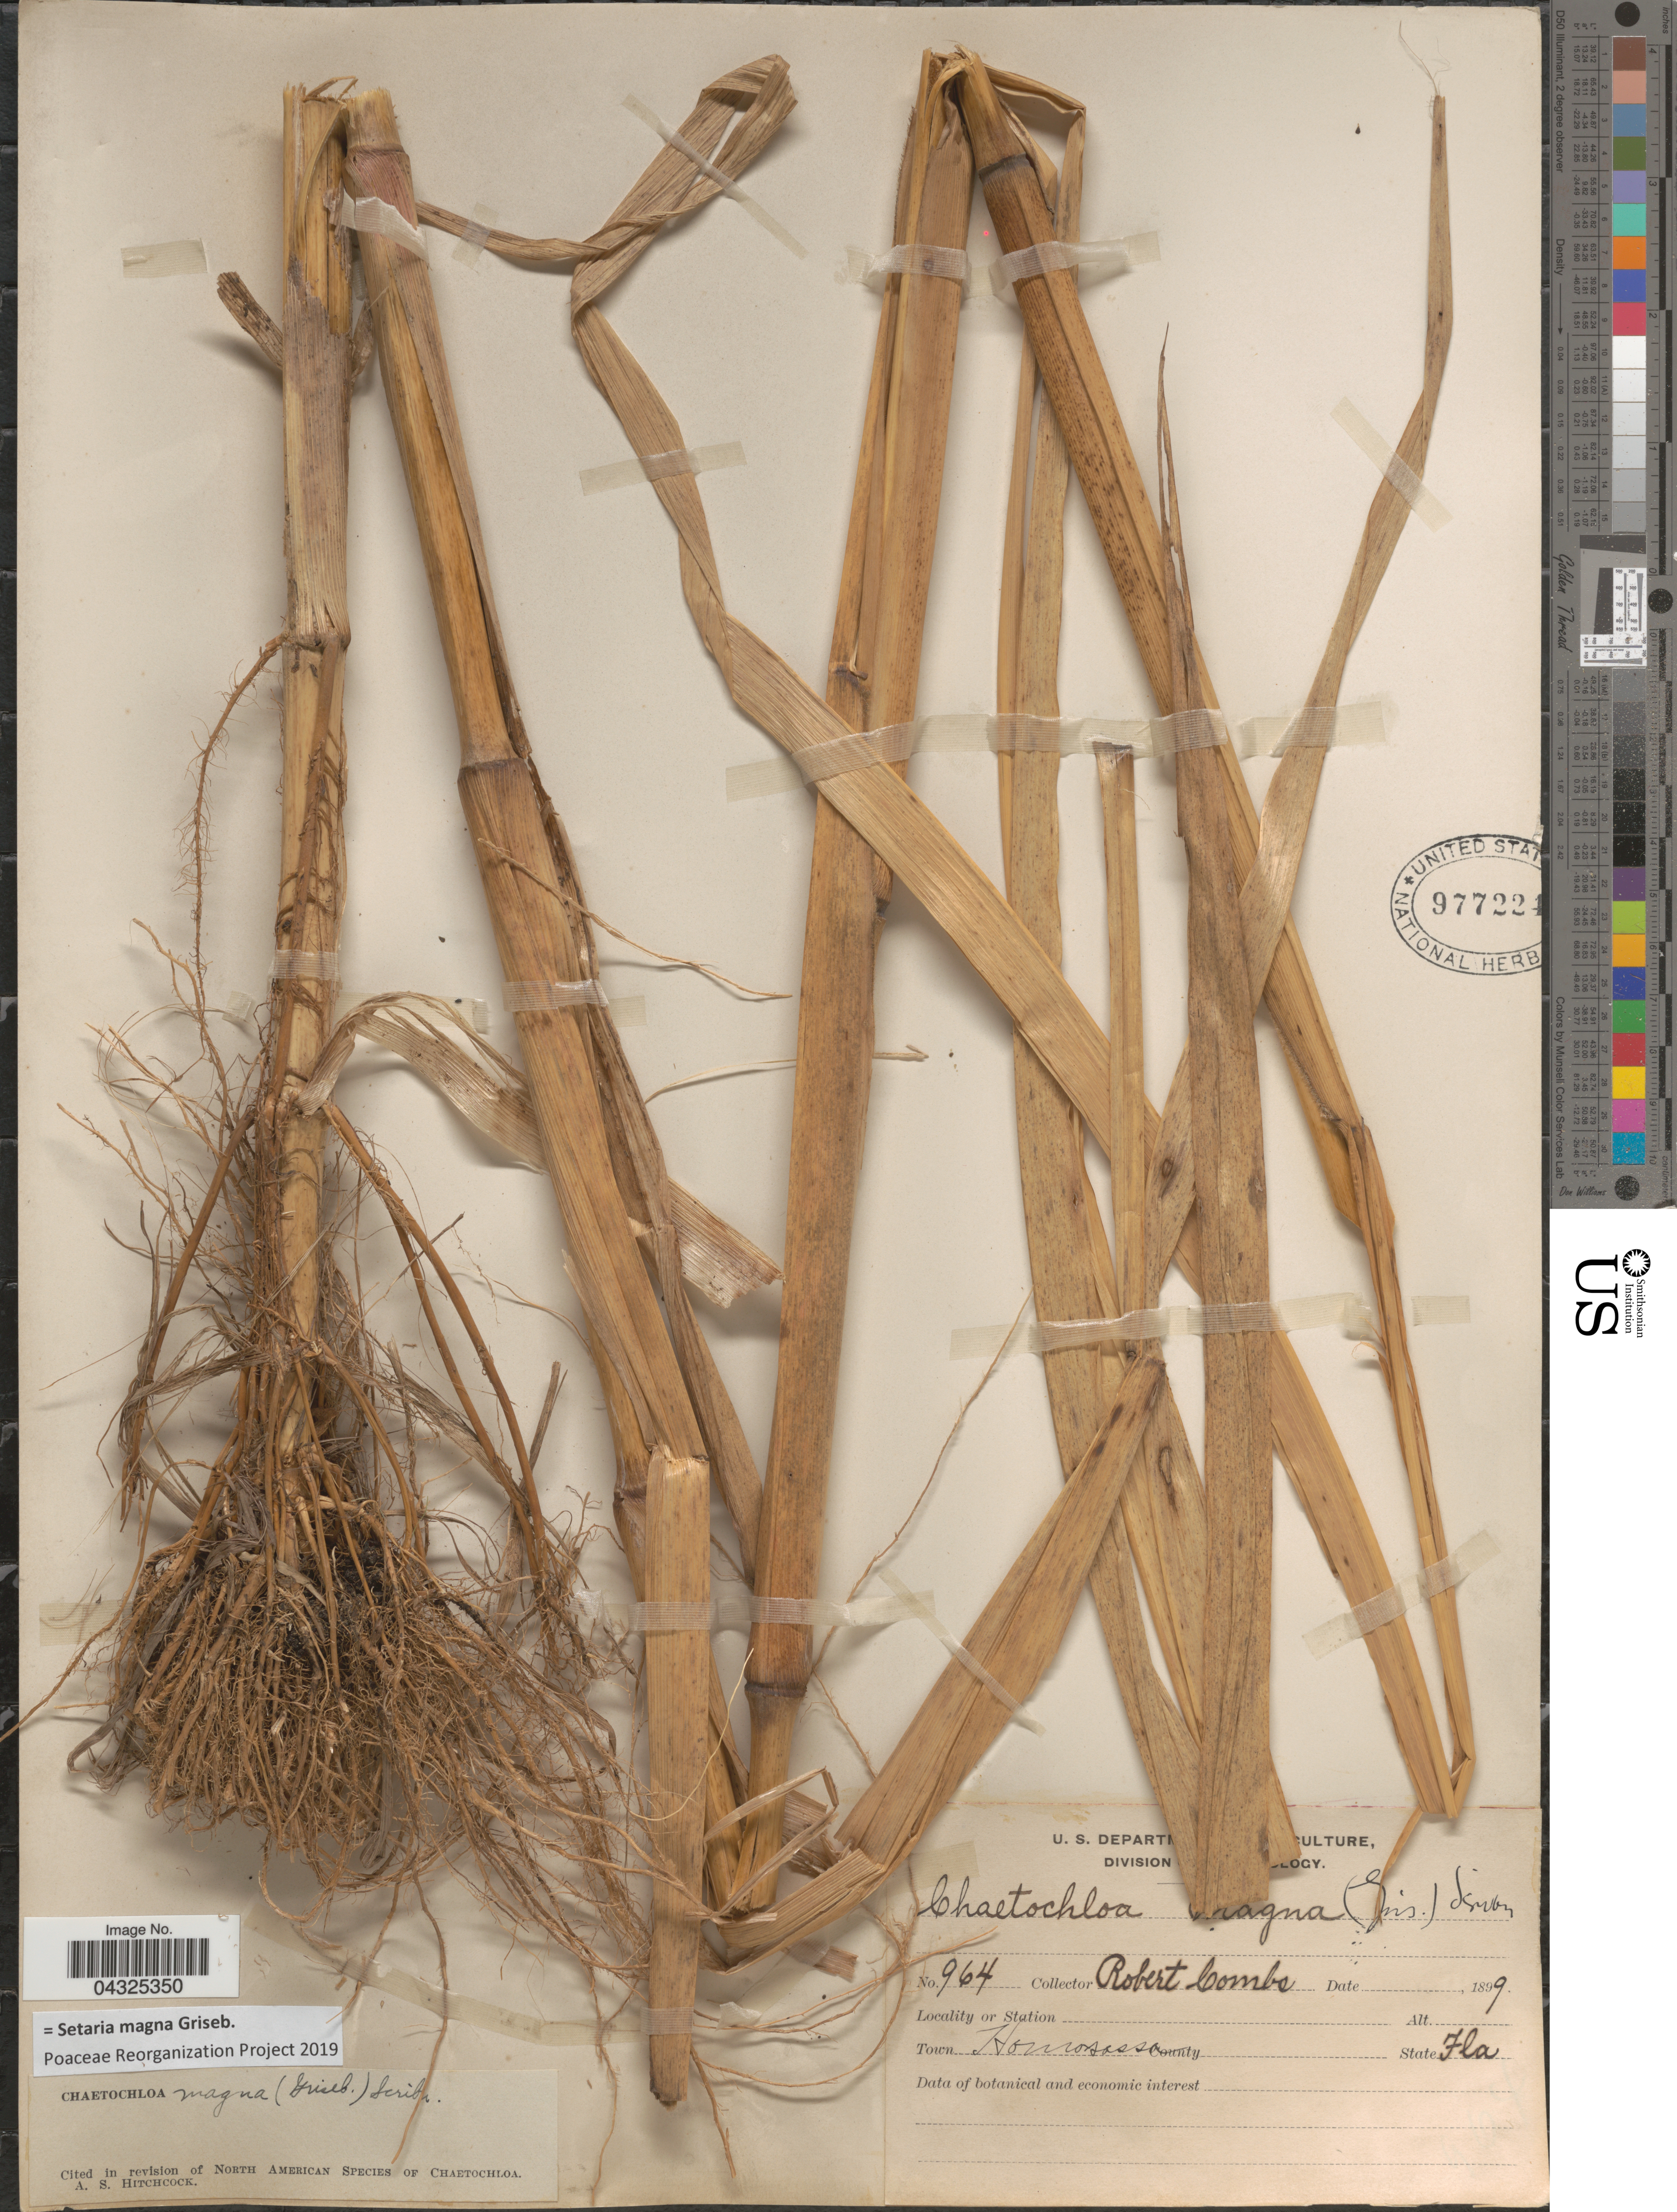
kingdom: Plantae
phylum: Tracheophyta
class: Liliopsida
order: Poales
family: Poaceae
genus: Setaria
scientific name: Setaria magna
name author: Griseb.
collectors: R. Combs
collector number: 964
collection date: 1899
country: United States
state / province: Florida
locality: Town Homosassa.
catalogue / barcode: US 977224